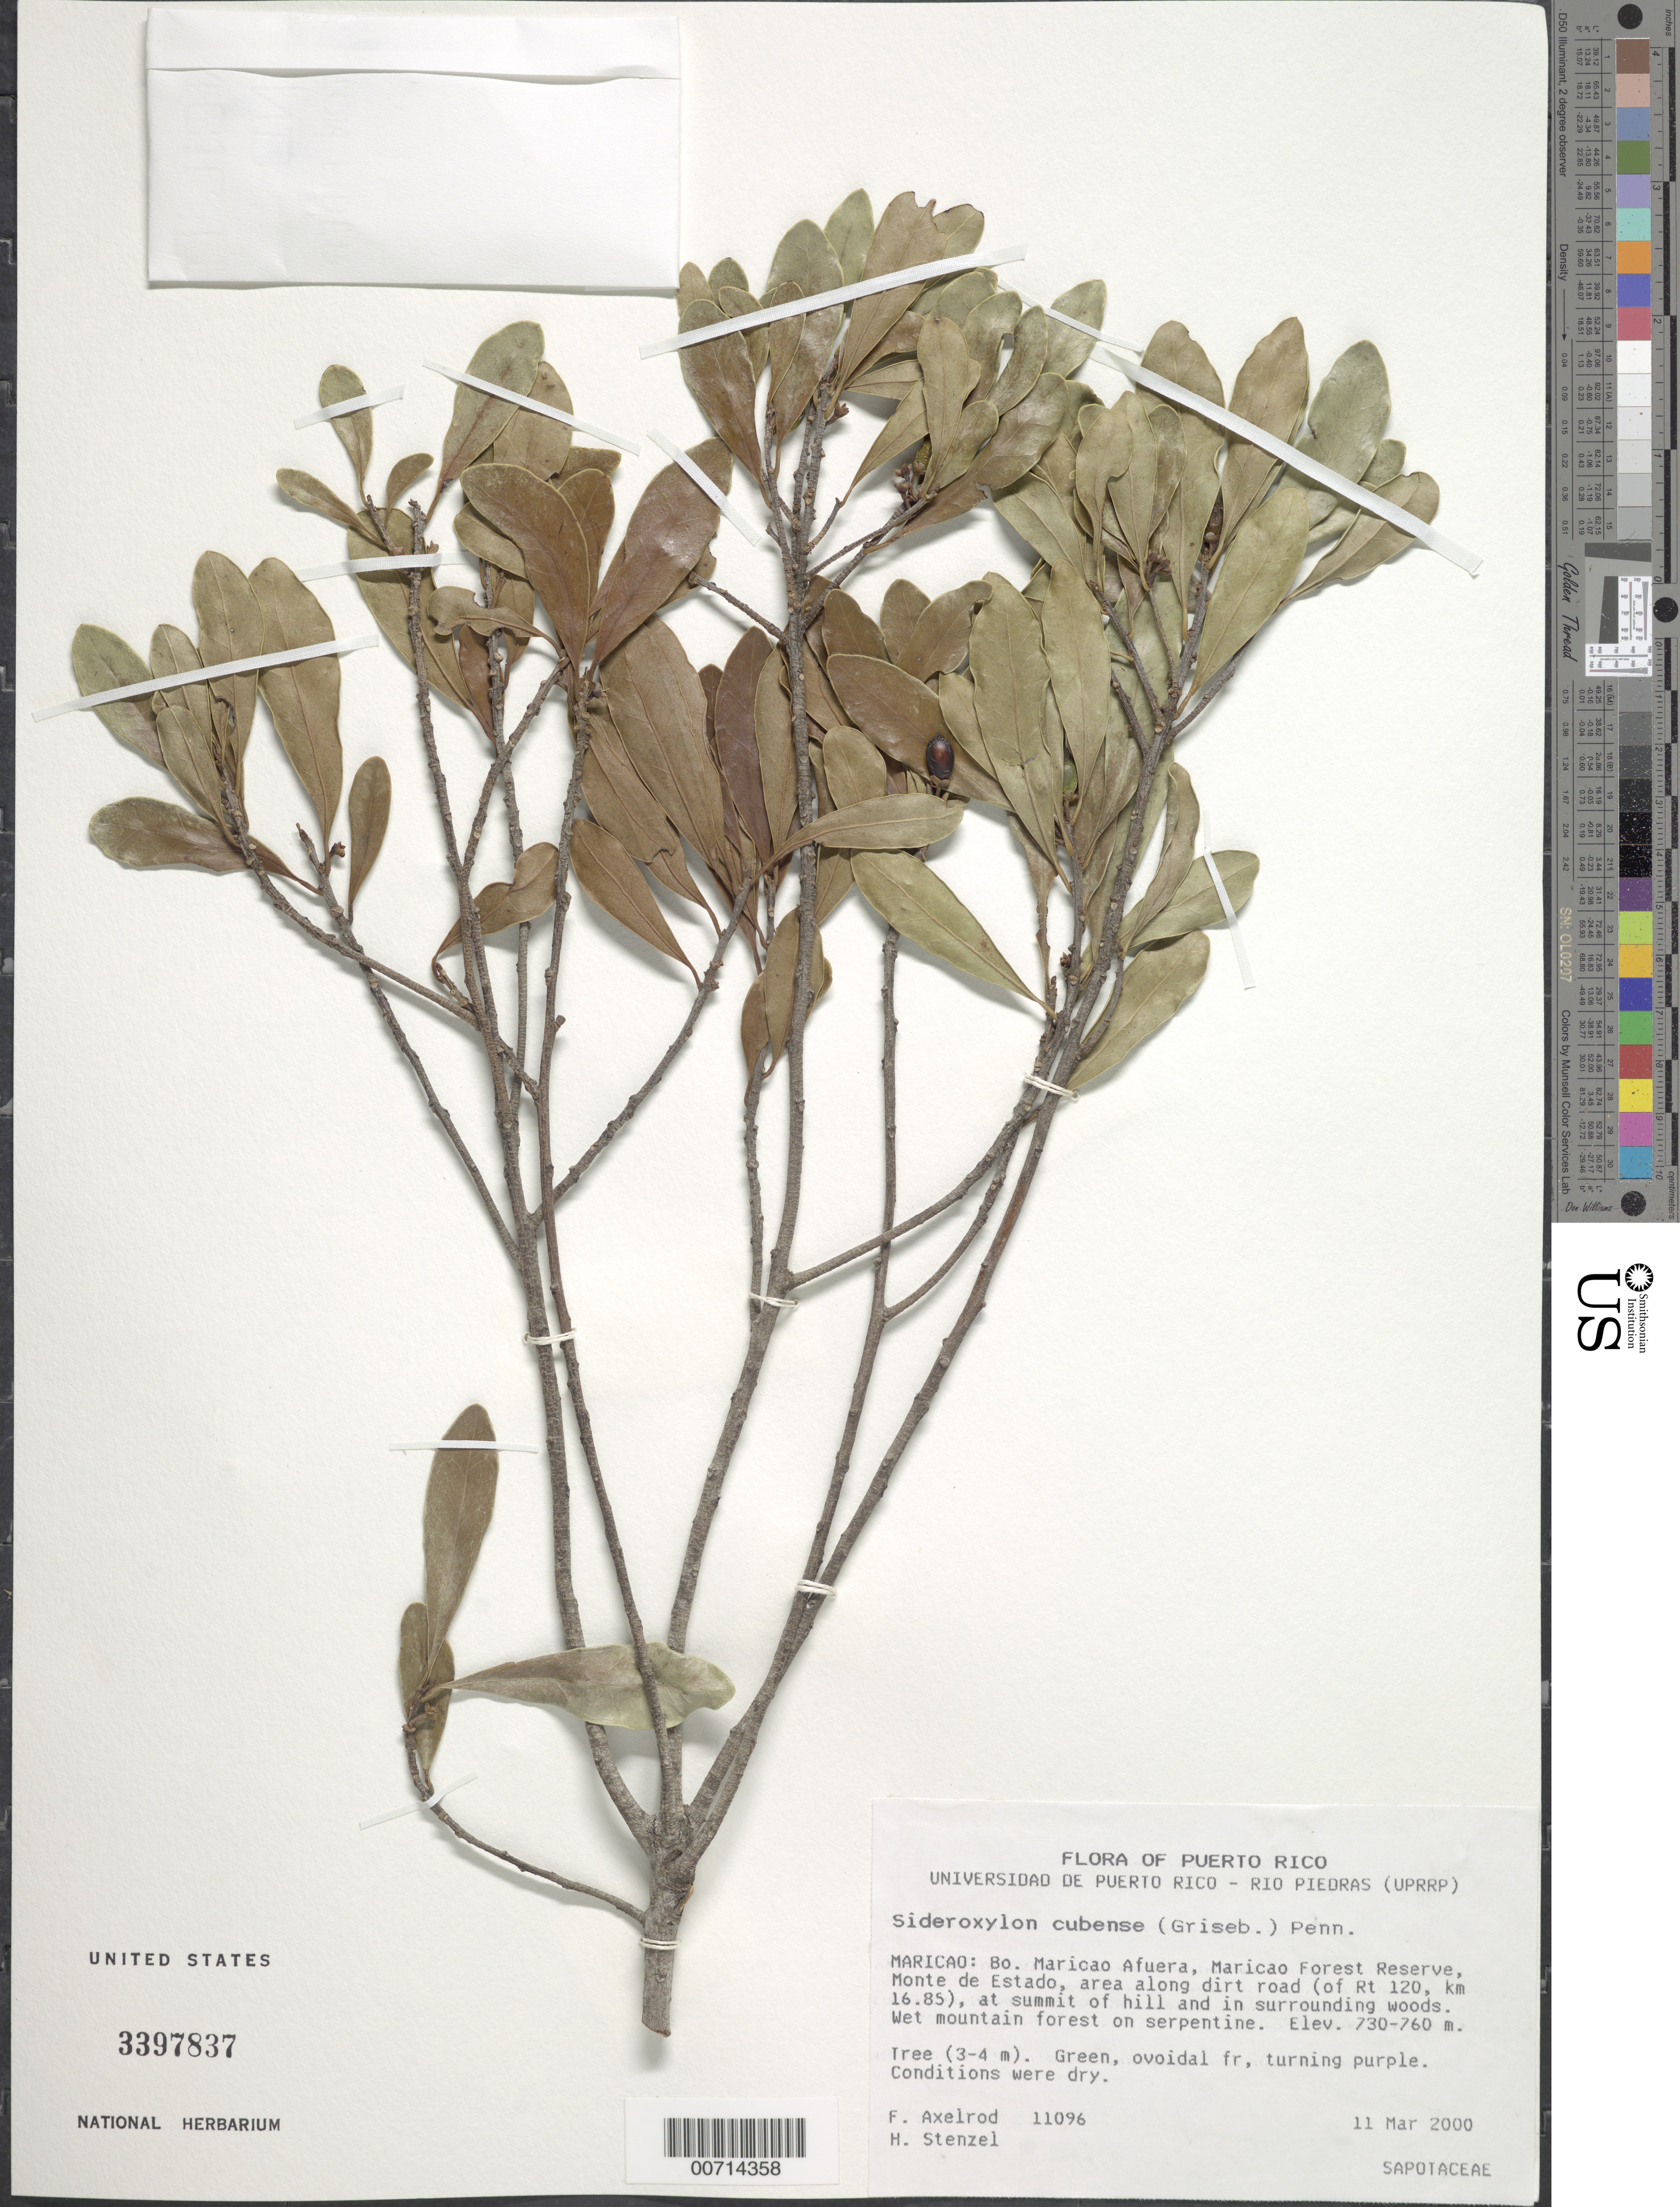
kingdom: Plantae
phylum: Tracheophyta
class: Magnoliopsida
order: Ericales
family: Sapotaceae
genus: Sideroxylon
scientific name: Sideroxylon cubense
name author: (Griseb.) T.D. Penn.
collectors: F. S. Axelrod & H. Stenzel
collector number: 11096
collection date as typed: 11 Mar 2000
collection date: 2000-03-11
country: Puerto Rico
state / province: Maricao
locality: Bo. Maricao Afuera, Maricao Forest Reserve, Monte de Estado, area along dirt road (off rte 120, km 16.85), at summit of hill and in surrounding woods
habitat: Wet mountain forest on serpentine under dry conditions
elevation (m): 730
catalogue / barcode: US 3397837